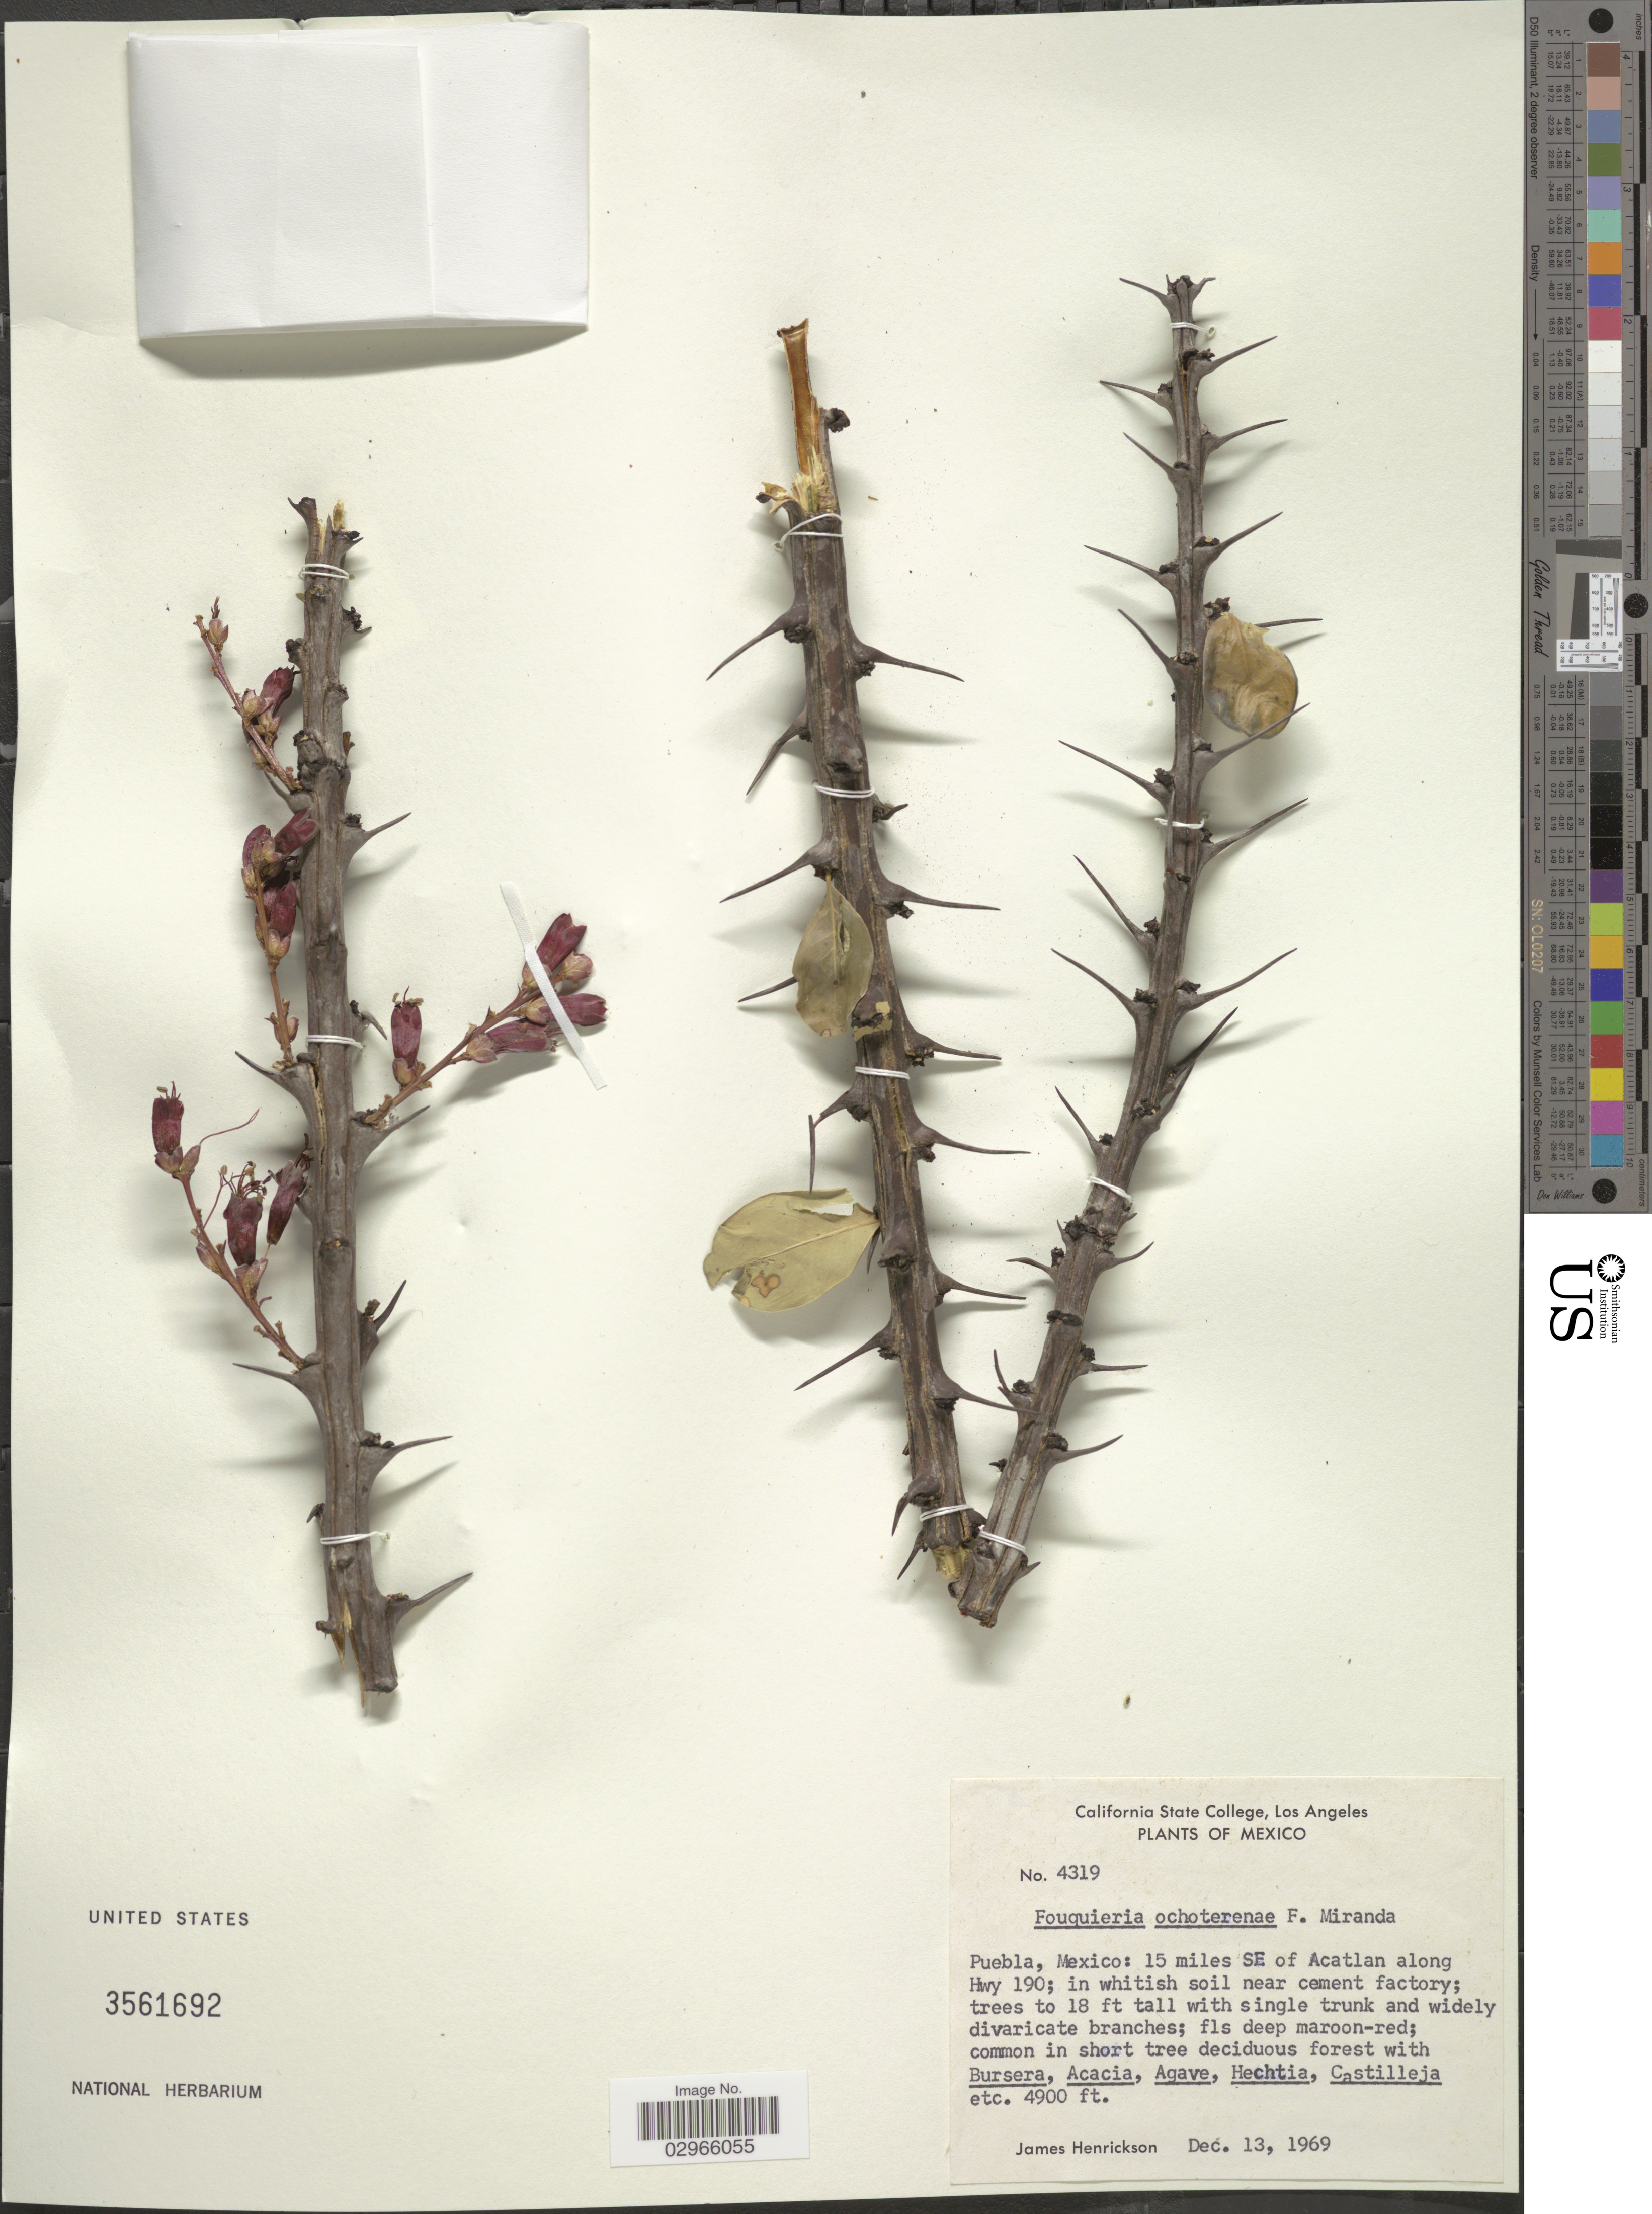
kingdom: Plantae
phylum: Tracheophyta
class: Magnoliopsida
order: Ericales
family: Fouquieriaceae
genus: Fouquieria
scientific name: Fouquieria ochoterenae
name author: Miranda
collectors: J. Henrickson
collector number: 4319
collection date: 1969-12-13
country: Mexico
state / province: Puebla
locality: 15 miles SE of Acatlan along Hwy 190; in whitish soil near cement factory.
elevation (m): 1494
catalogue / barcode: US 3561692